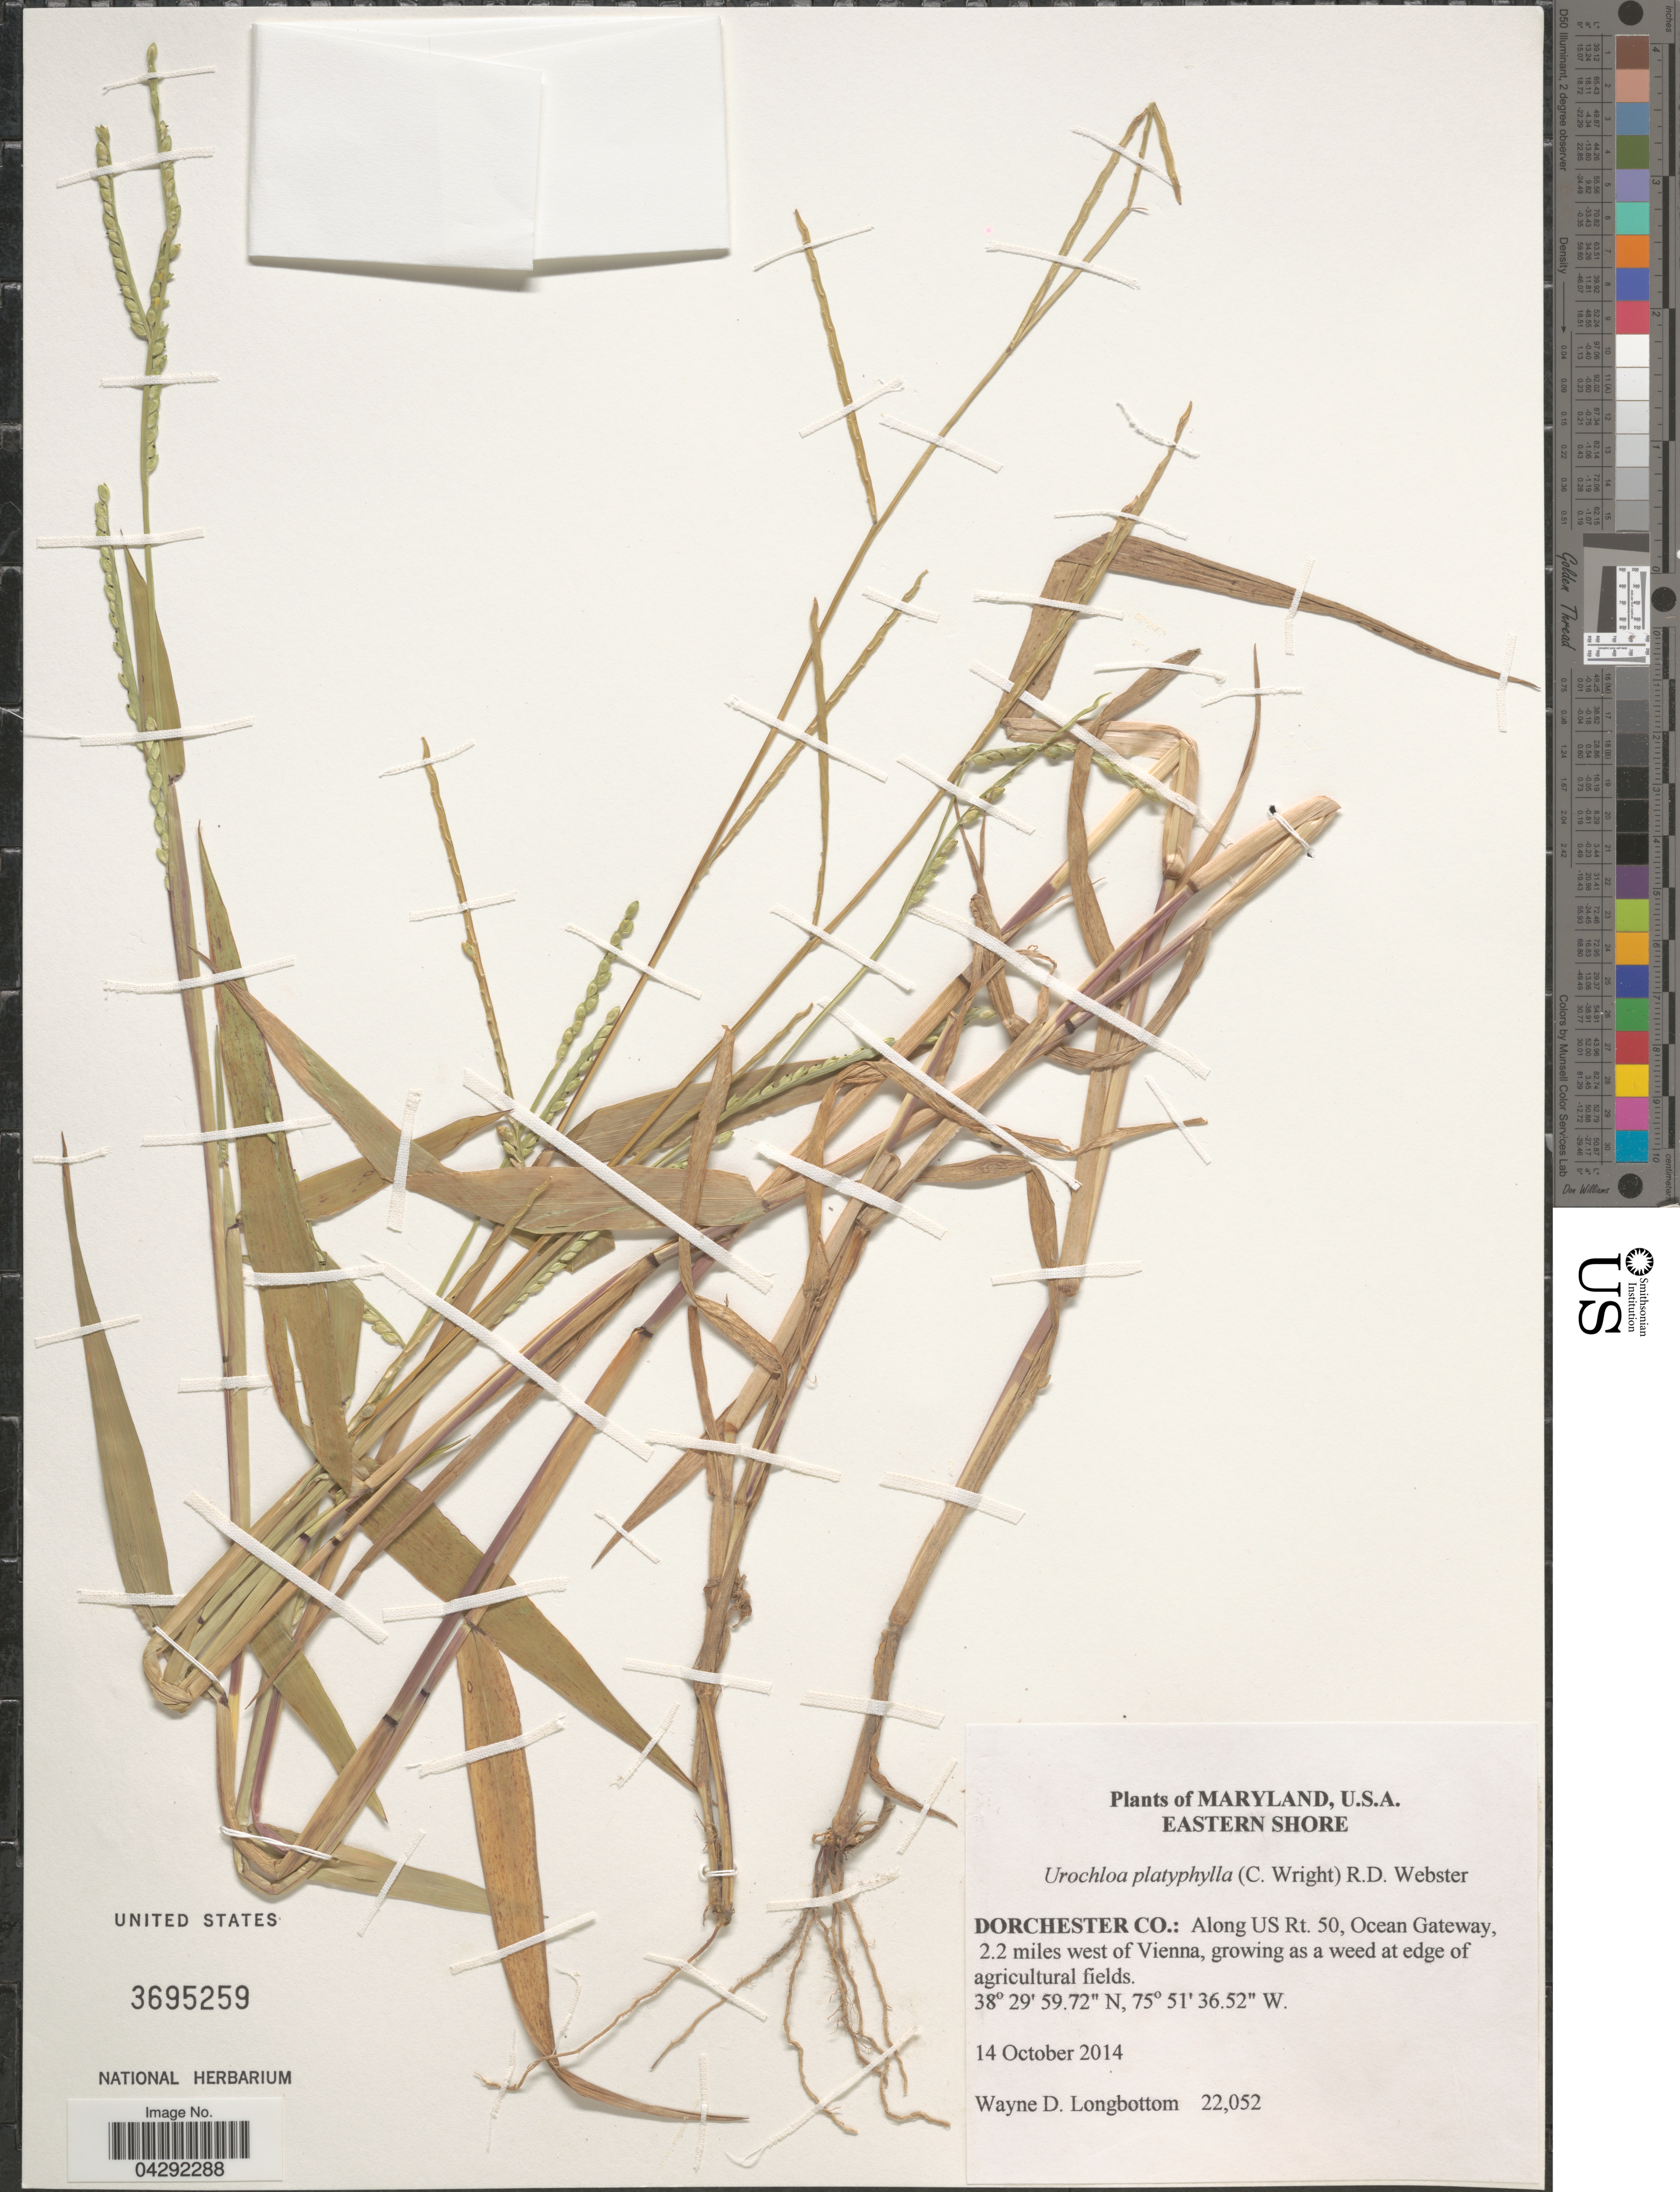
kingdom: Plantae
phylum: Tracheophyta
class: Liliopsida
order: Poales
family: Poaceae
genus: Urochloa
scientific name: Urochloa platyphylla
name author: (Munro ex C. Wright) R.D. Webster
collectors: W. D. Longbottom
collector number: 22052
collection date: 2014-10-14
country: United States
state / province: Maryland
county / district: Dorchester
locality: Eastern Shore. Dorchester Co.: Along US Rt. 50, Ocean Gateway, 2.2 miles west of Vienna, growing as a weed at edge of agricultural fields.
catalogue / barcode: US 3695259